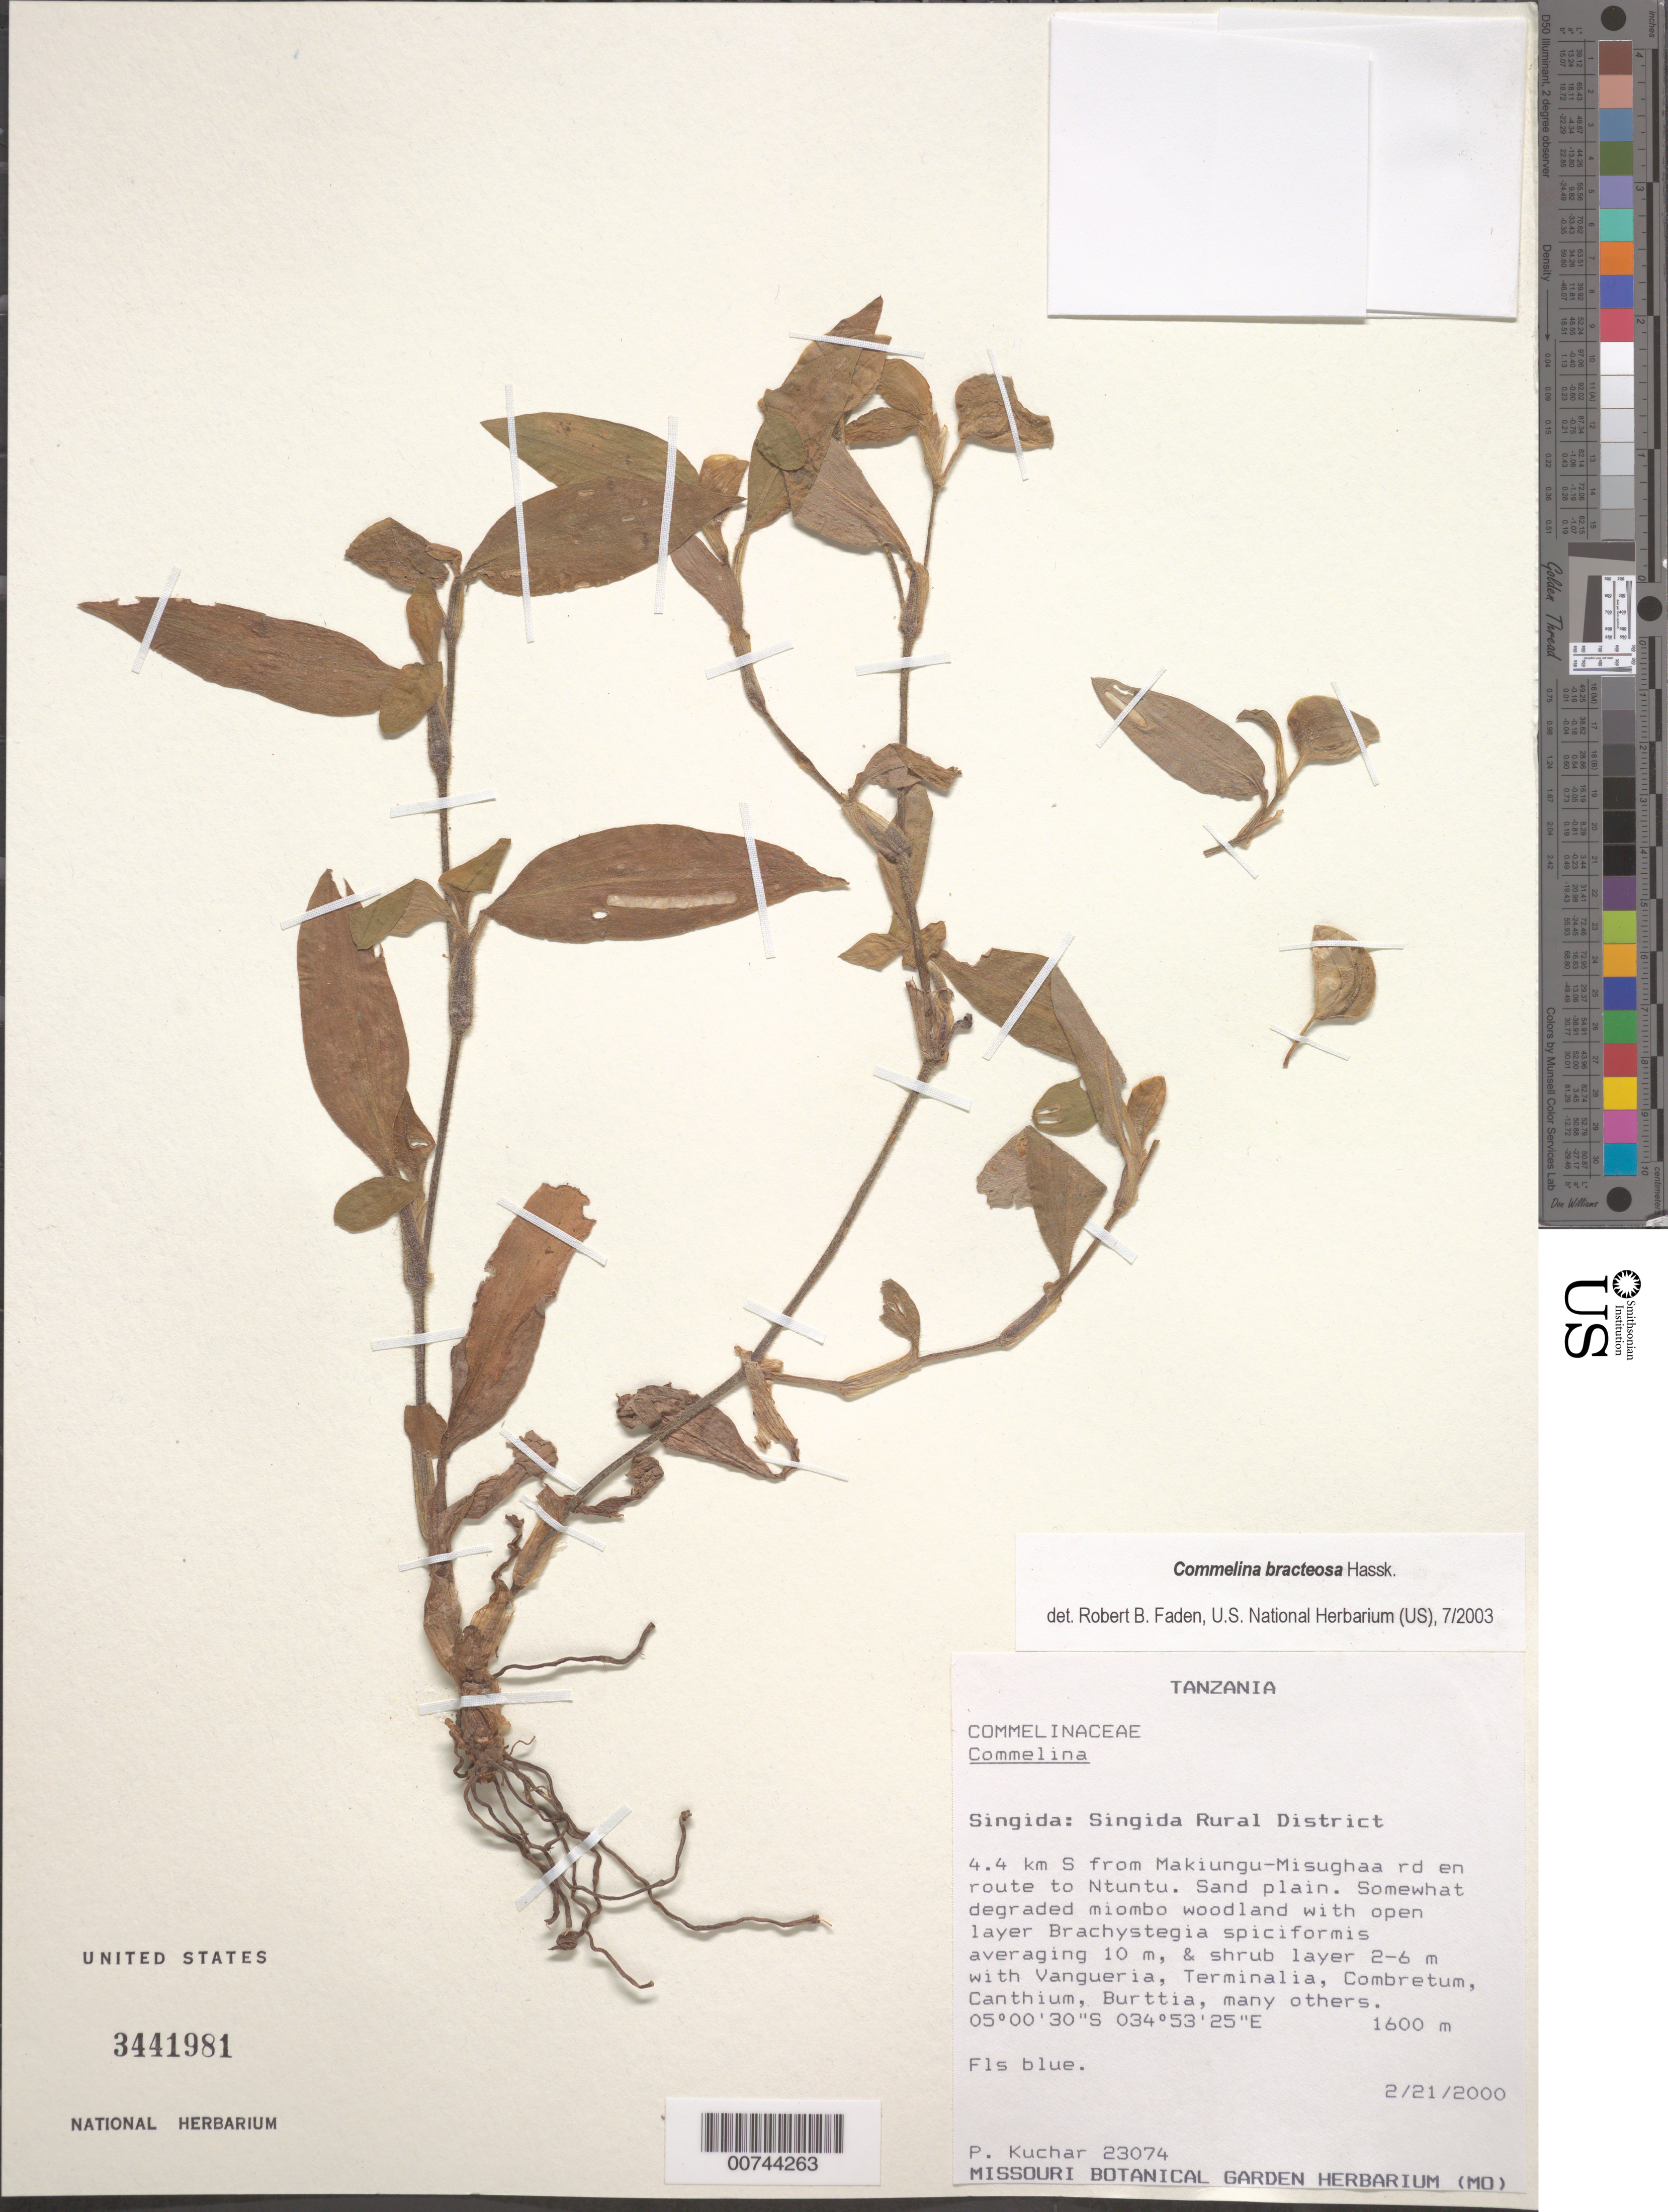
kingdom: Plantae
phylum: Tracheophyta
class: Liliopsida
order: Commelinales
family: Commelinaceae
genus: Commelina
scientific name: Commelina bracteosa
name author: Hassk.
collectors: P. Kuchar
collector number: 23074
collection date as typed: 21 Feb 2000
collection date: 2000-02-21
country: Tanzania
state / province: Singida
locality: S from Makiungu-Misughaa Rd. to Ntuntu.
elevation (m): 1600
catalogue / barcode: US 3441981